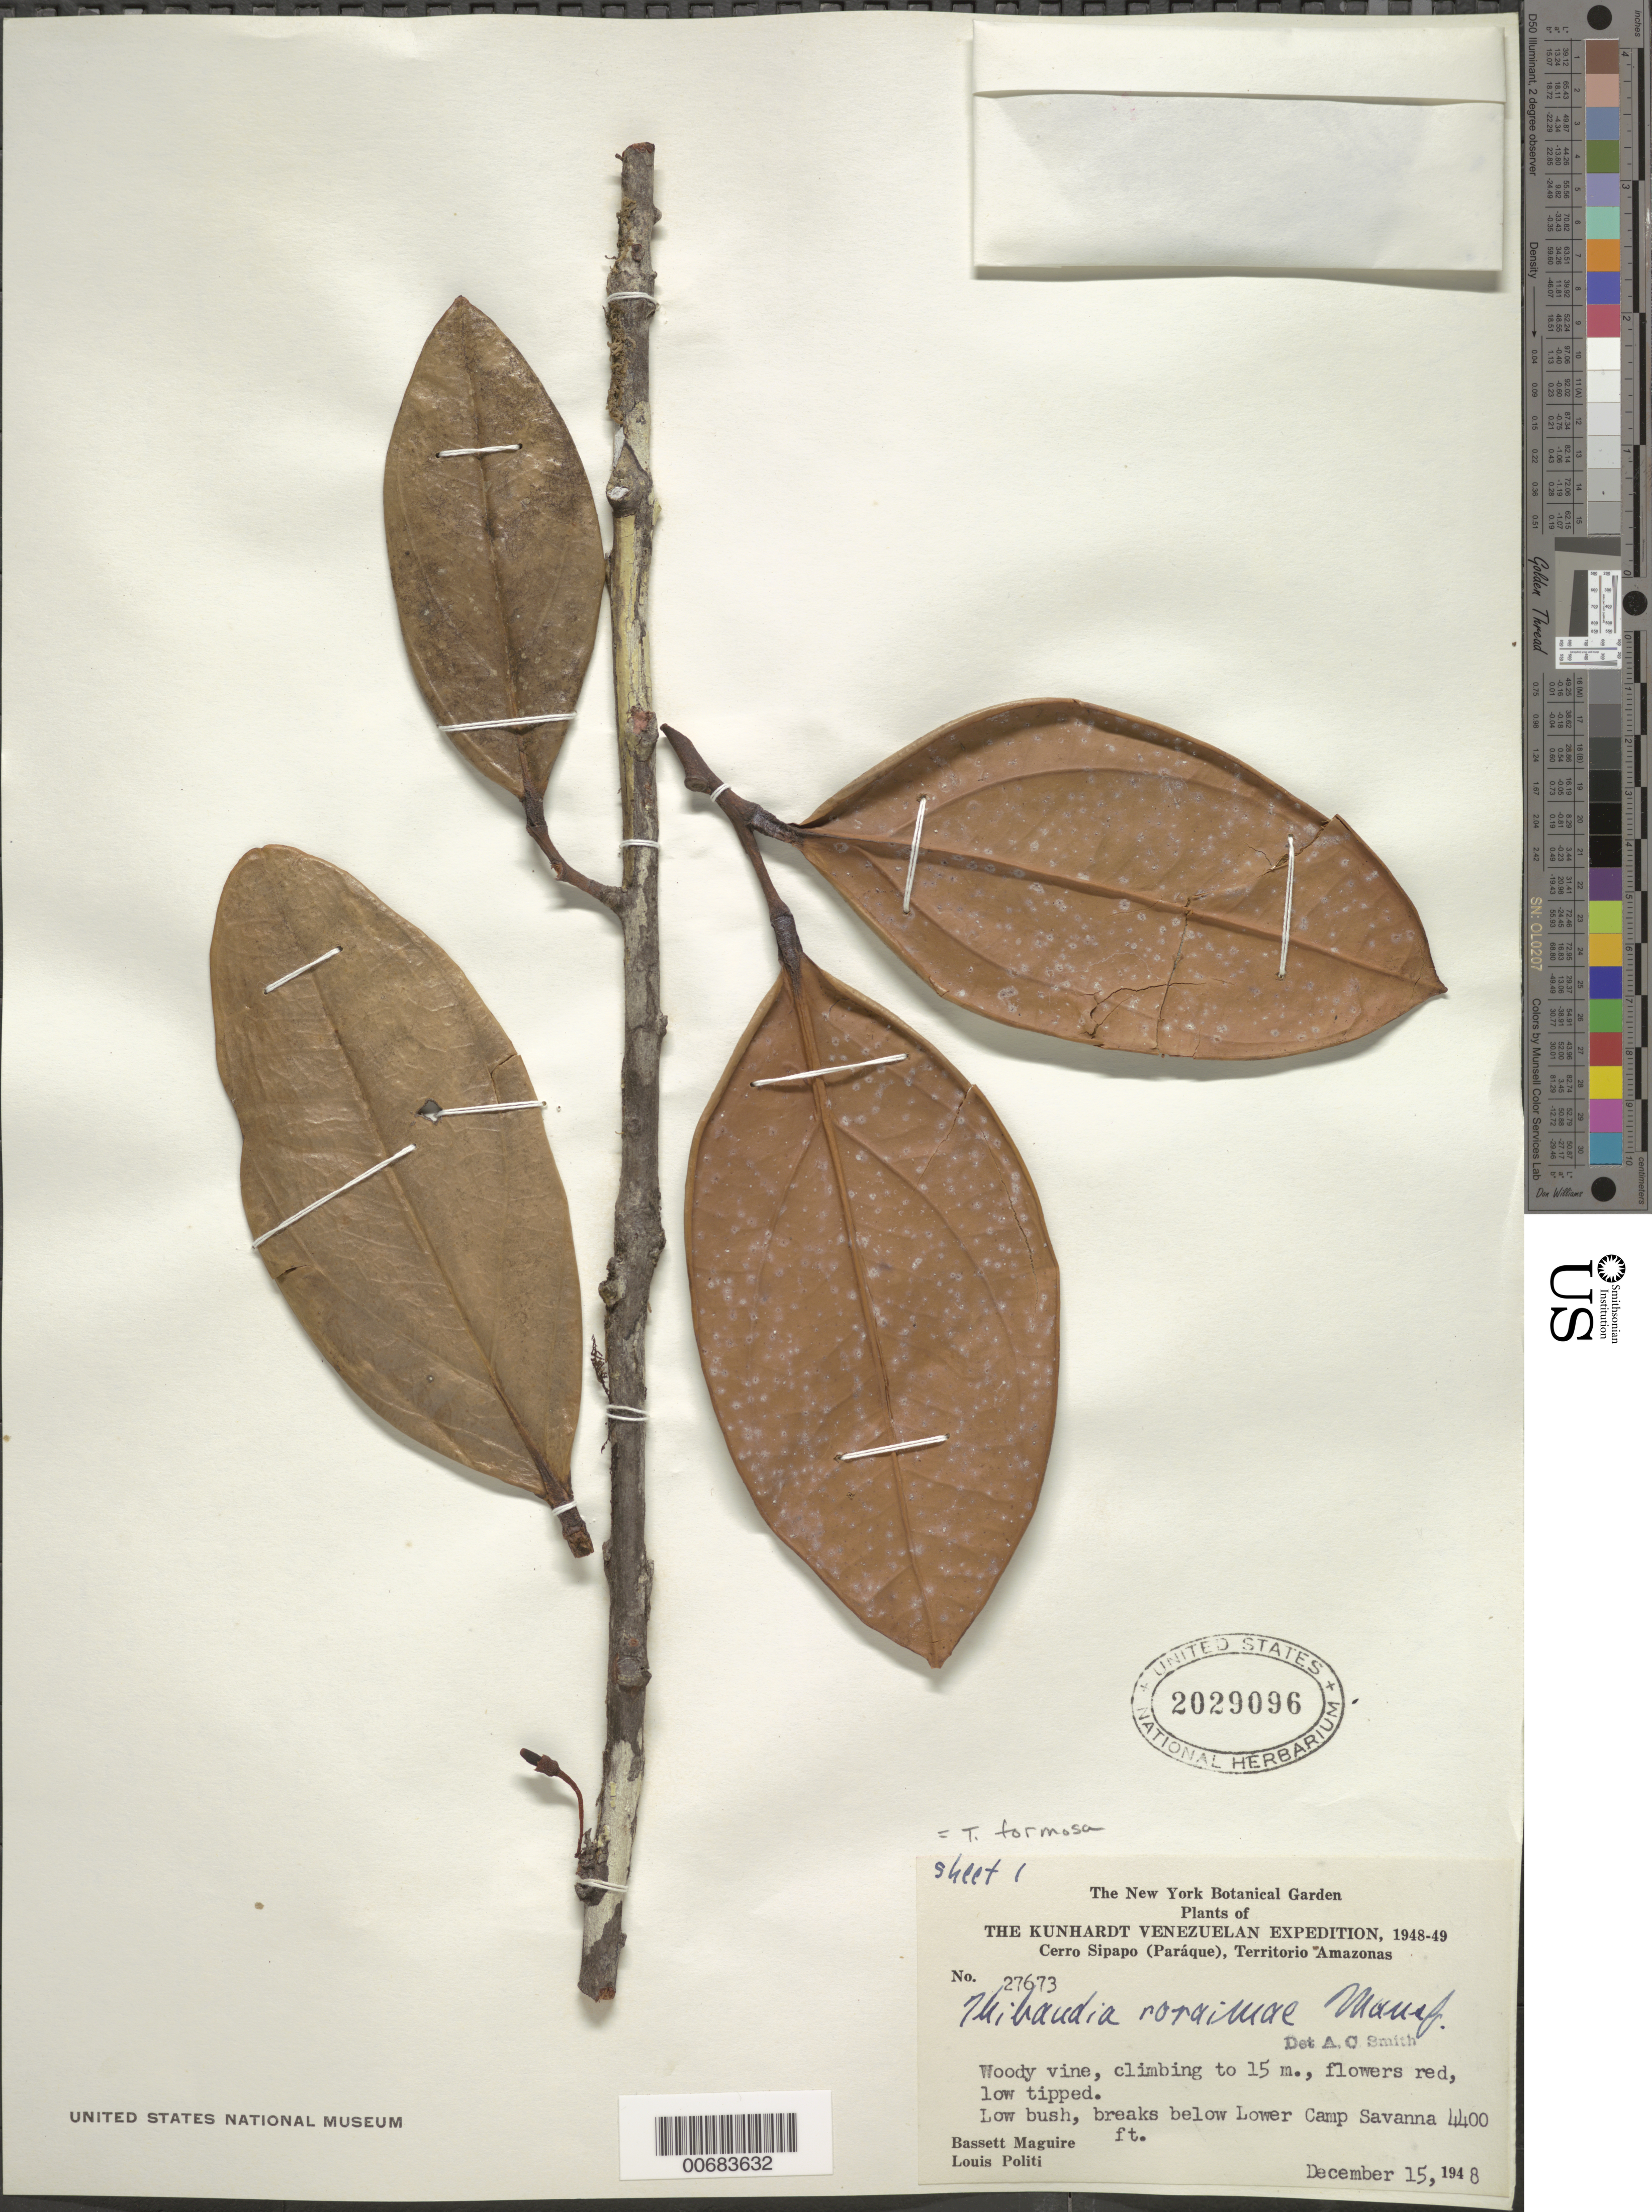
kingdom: Plantae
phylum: Tracheophyta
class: Magnoliopsida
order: Ericales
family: Ericaceae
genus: Thibaudia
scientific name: Thibaudia formosa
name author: (Klotzsch) Hoerold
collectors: B. Maguire & L. Politi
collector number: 27673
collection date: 1948-12-15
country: Venezuela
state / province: Amazonas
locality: Cerro Sipapo (Paráque), Territorio Amazonas. Breaks below Lower Camp Savanna.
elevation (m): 1341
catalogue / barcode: US 2029096